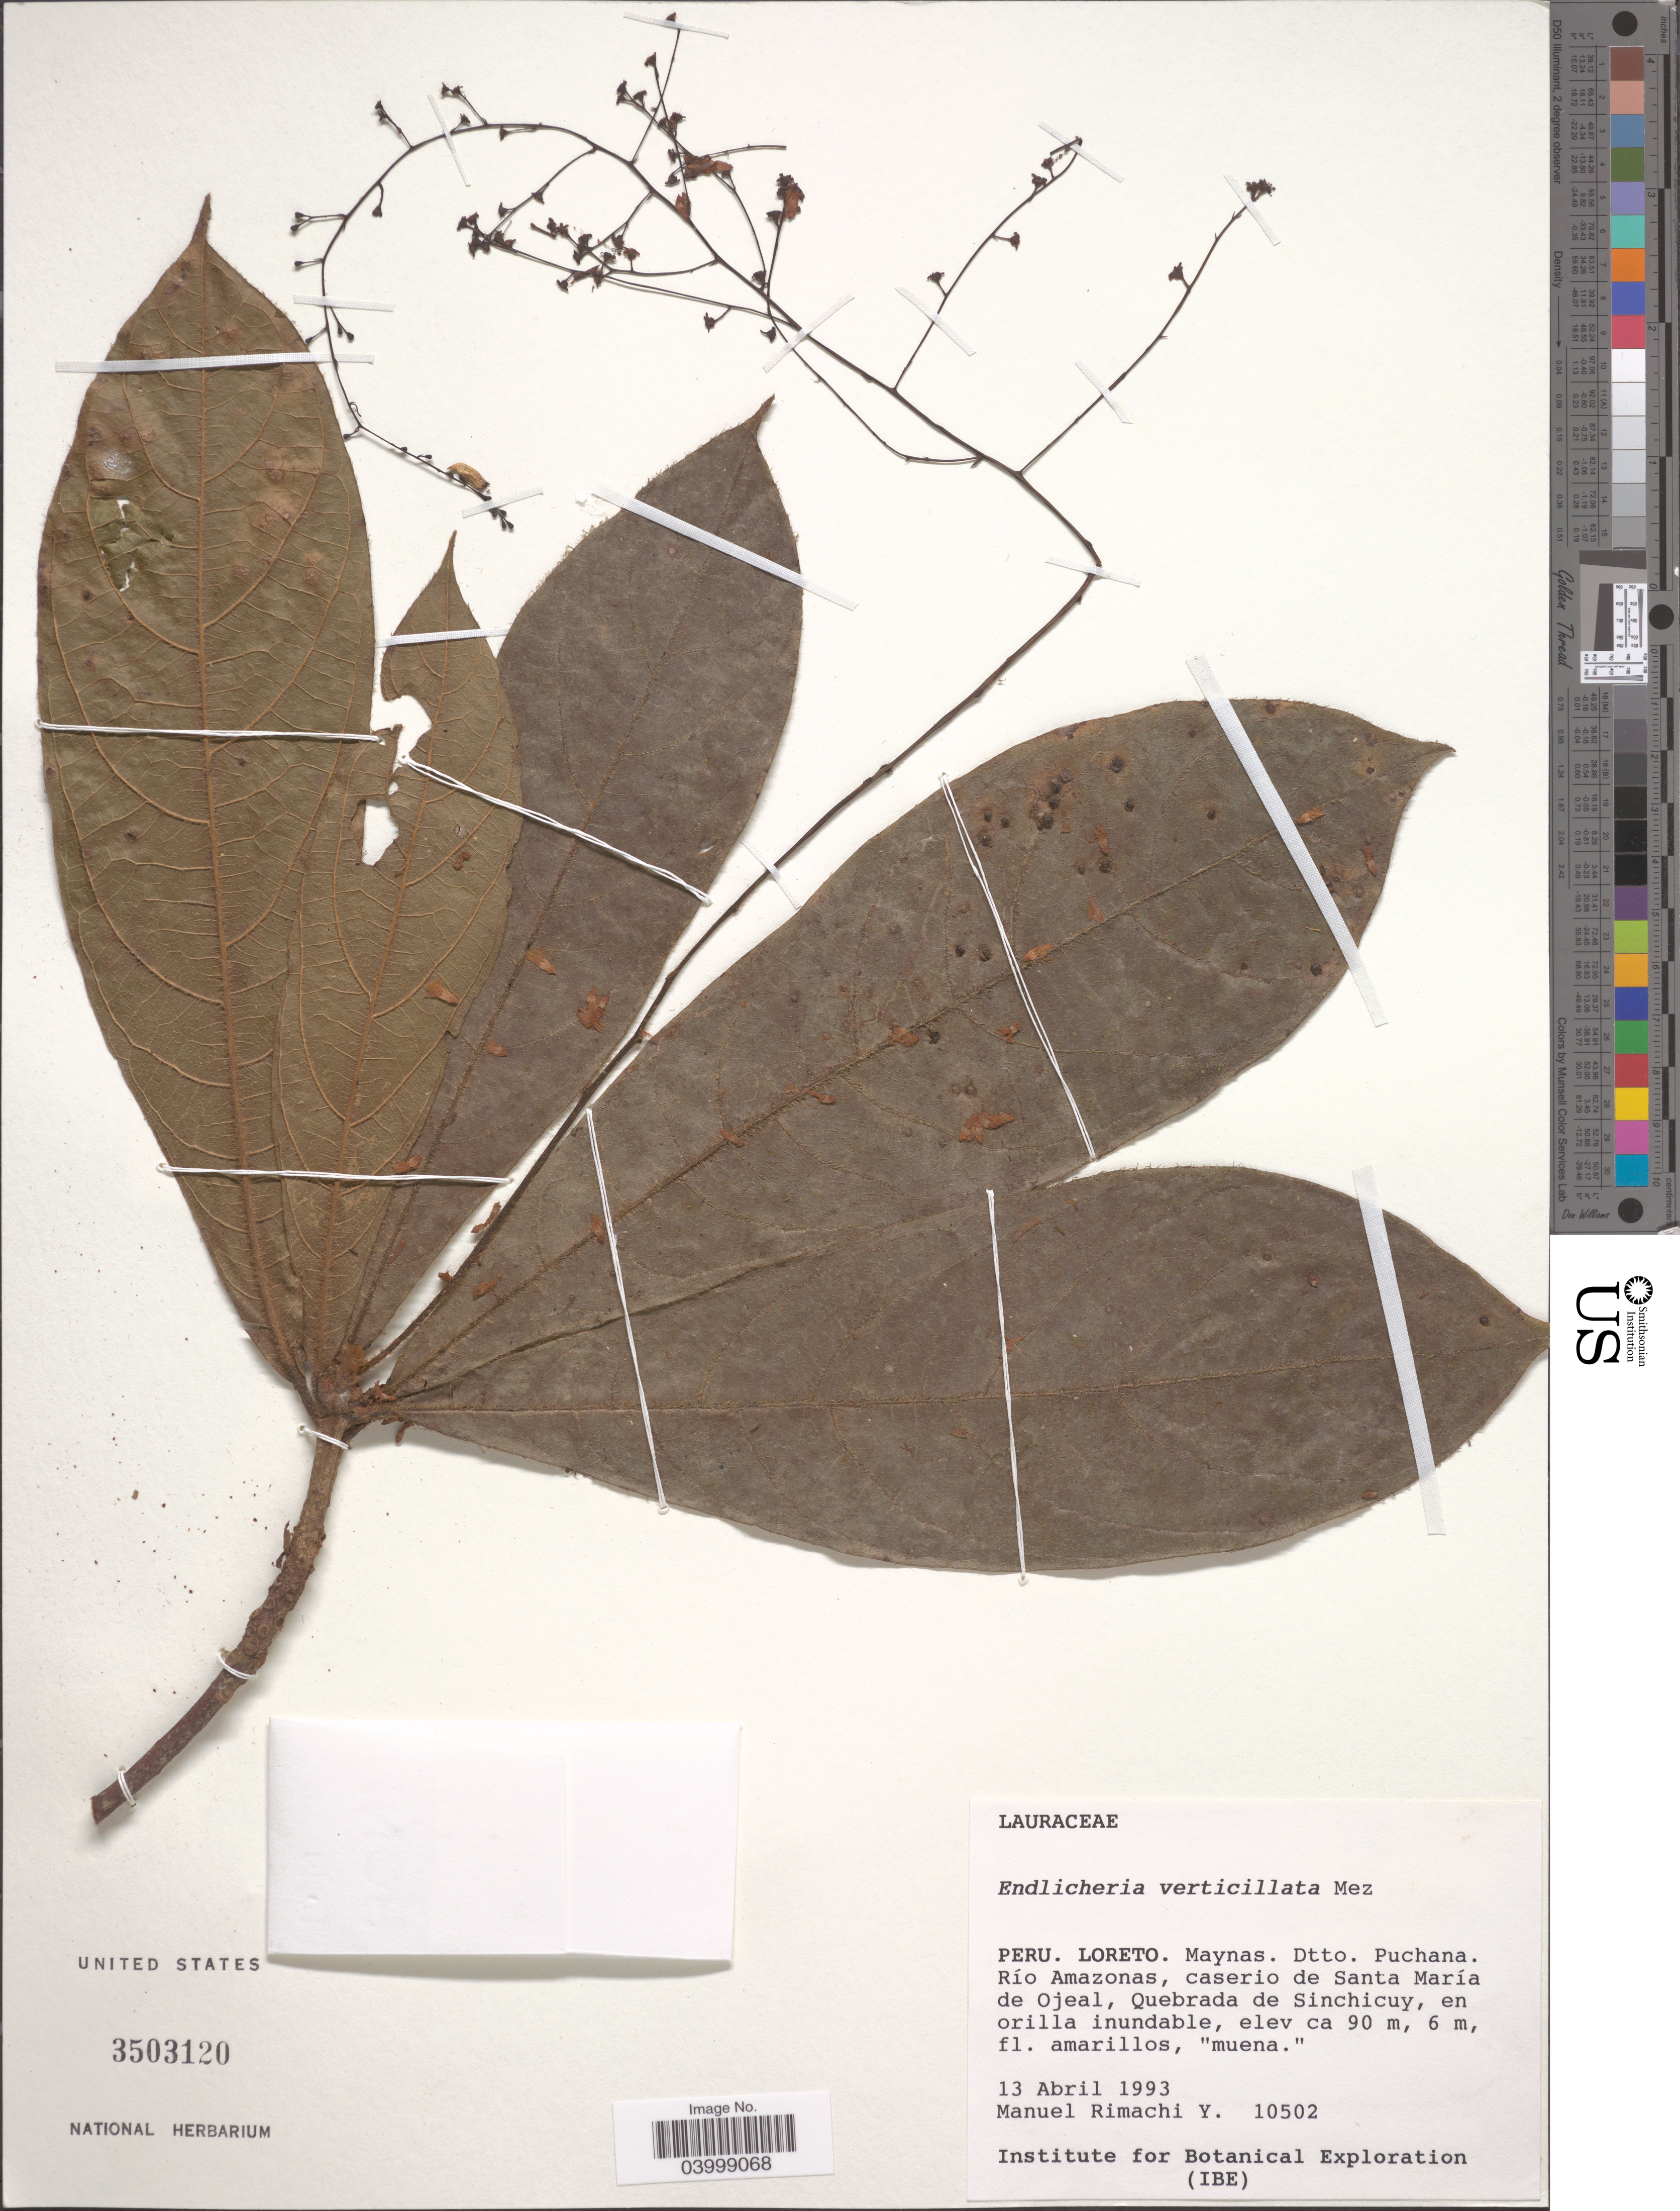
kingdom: Plantae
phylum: Tracheophyta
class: Magnoliopsida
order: Laurales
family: Lauraceae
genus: Endlicheria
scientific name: Endlicheria verticillata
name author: Mez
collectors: M. Rimachi Y.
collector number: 10502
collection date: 1993-04-13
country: Peru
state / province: Loreto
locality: Maynas. Dtto. Punchana. Río Amazonas, caserio de Santa María de Ojeal, Quebrada de Sinchicuy.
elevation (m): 90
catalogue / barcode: US 3503120